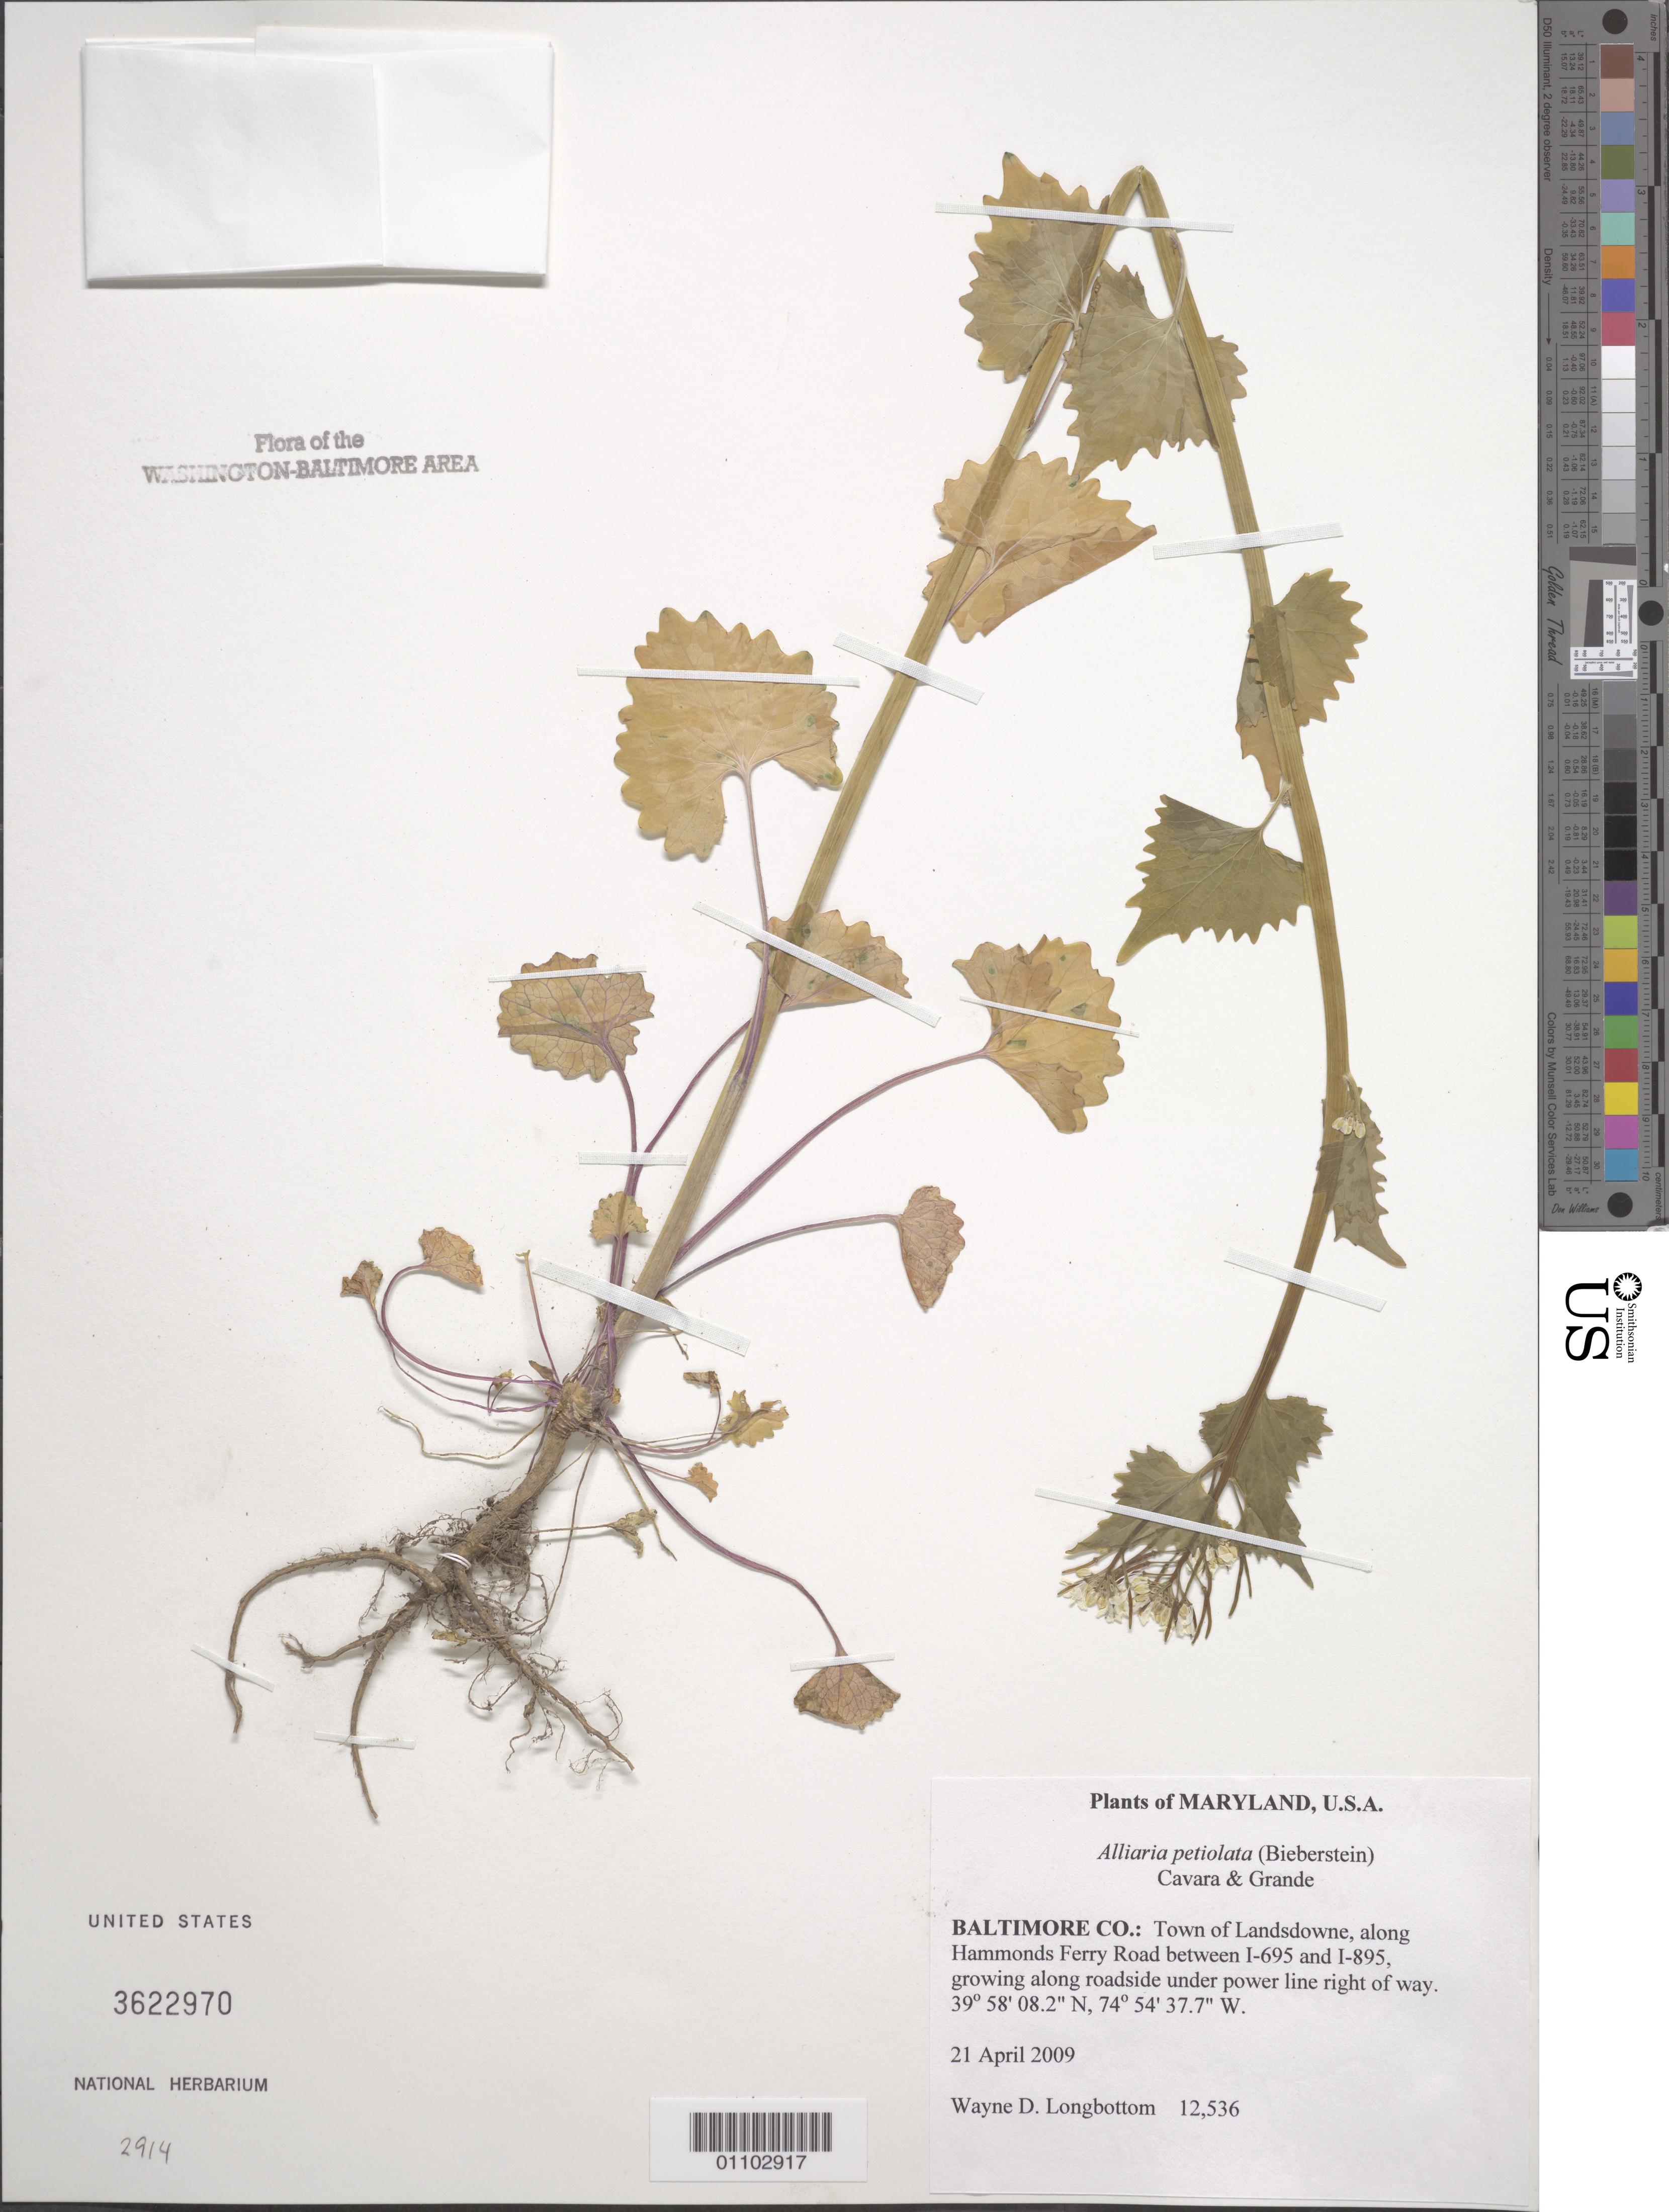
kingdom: Plantae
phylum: Tracheophyta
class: Magnoliopsida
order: Brassicales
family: Brassicaceae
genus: Alliaria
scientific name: Alliaria petiolata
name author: (M. Bieb.) Cavara & Grande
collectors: W. D. Longbottom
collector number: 12536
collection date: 2009-04-21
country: United States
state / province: Maryland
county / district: Baltimore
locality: Town of Landsdowne, along Hammonds Ferry Road between I-695 and I-895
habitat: Growing along roadside under power line right of way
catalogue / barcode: US 3622970